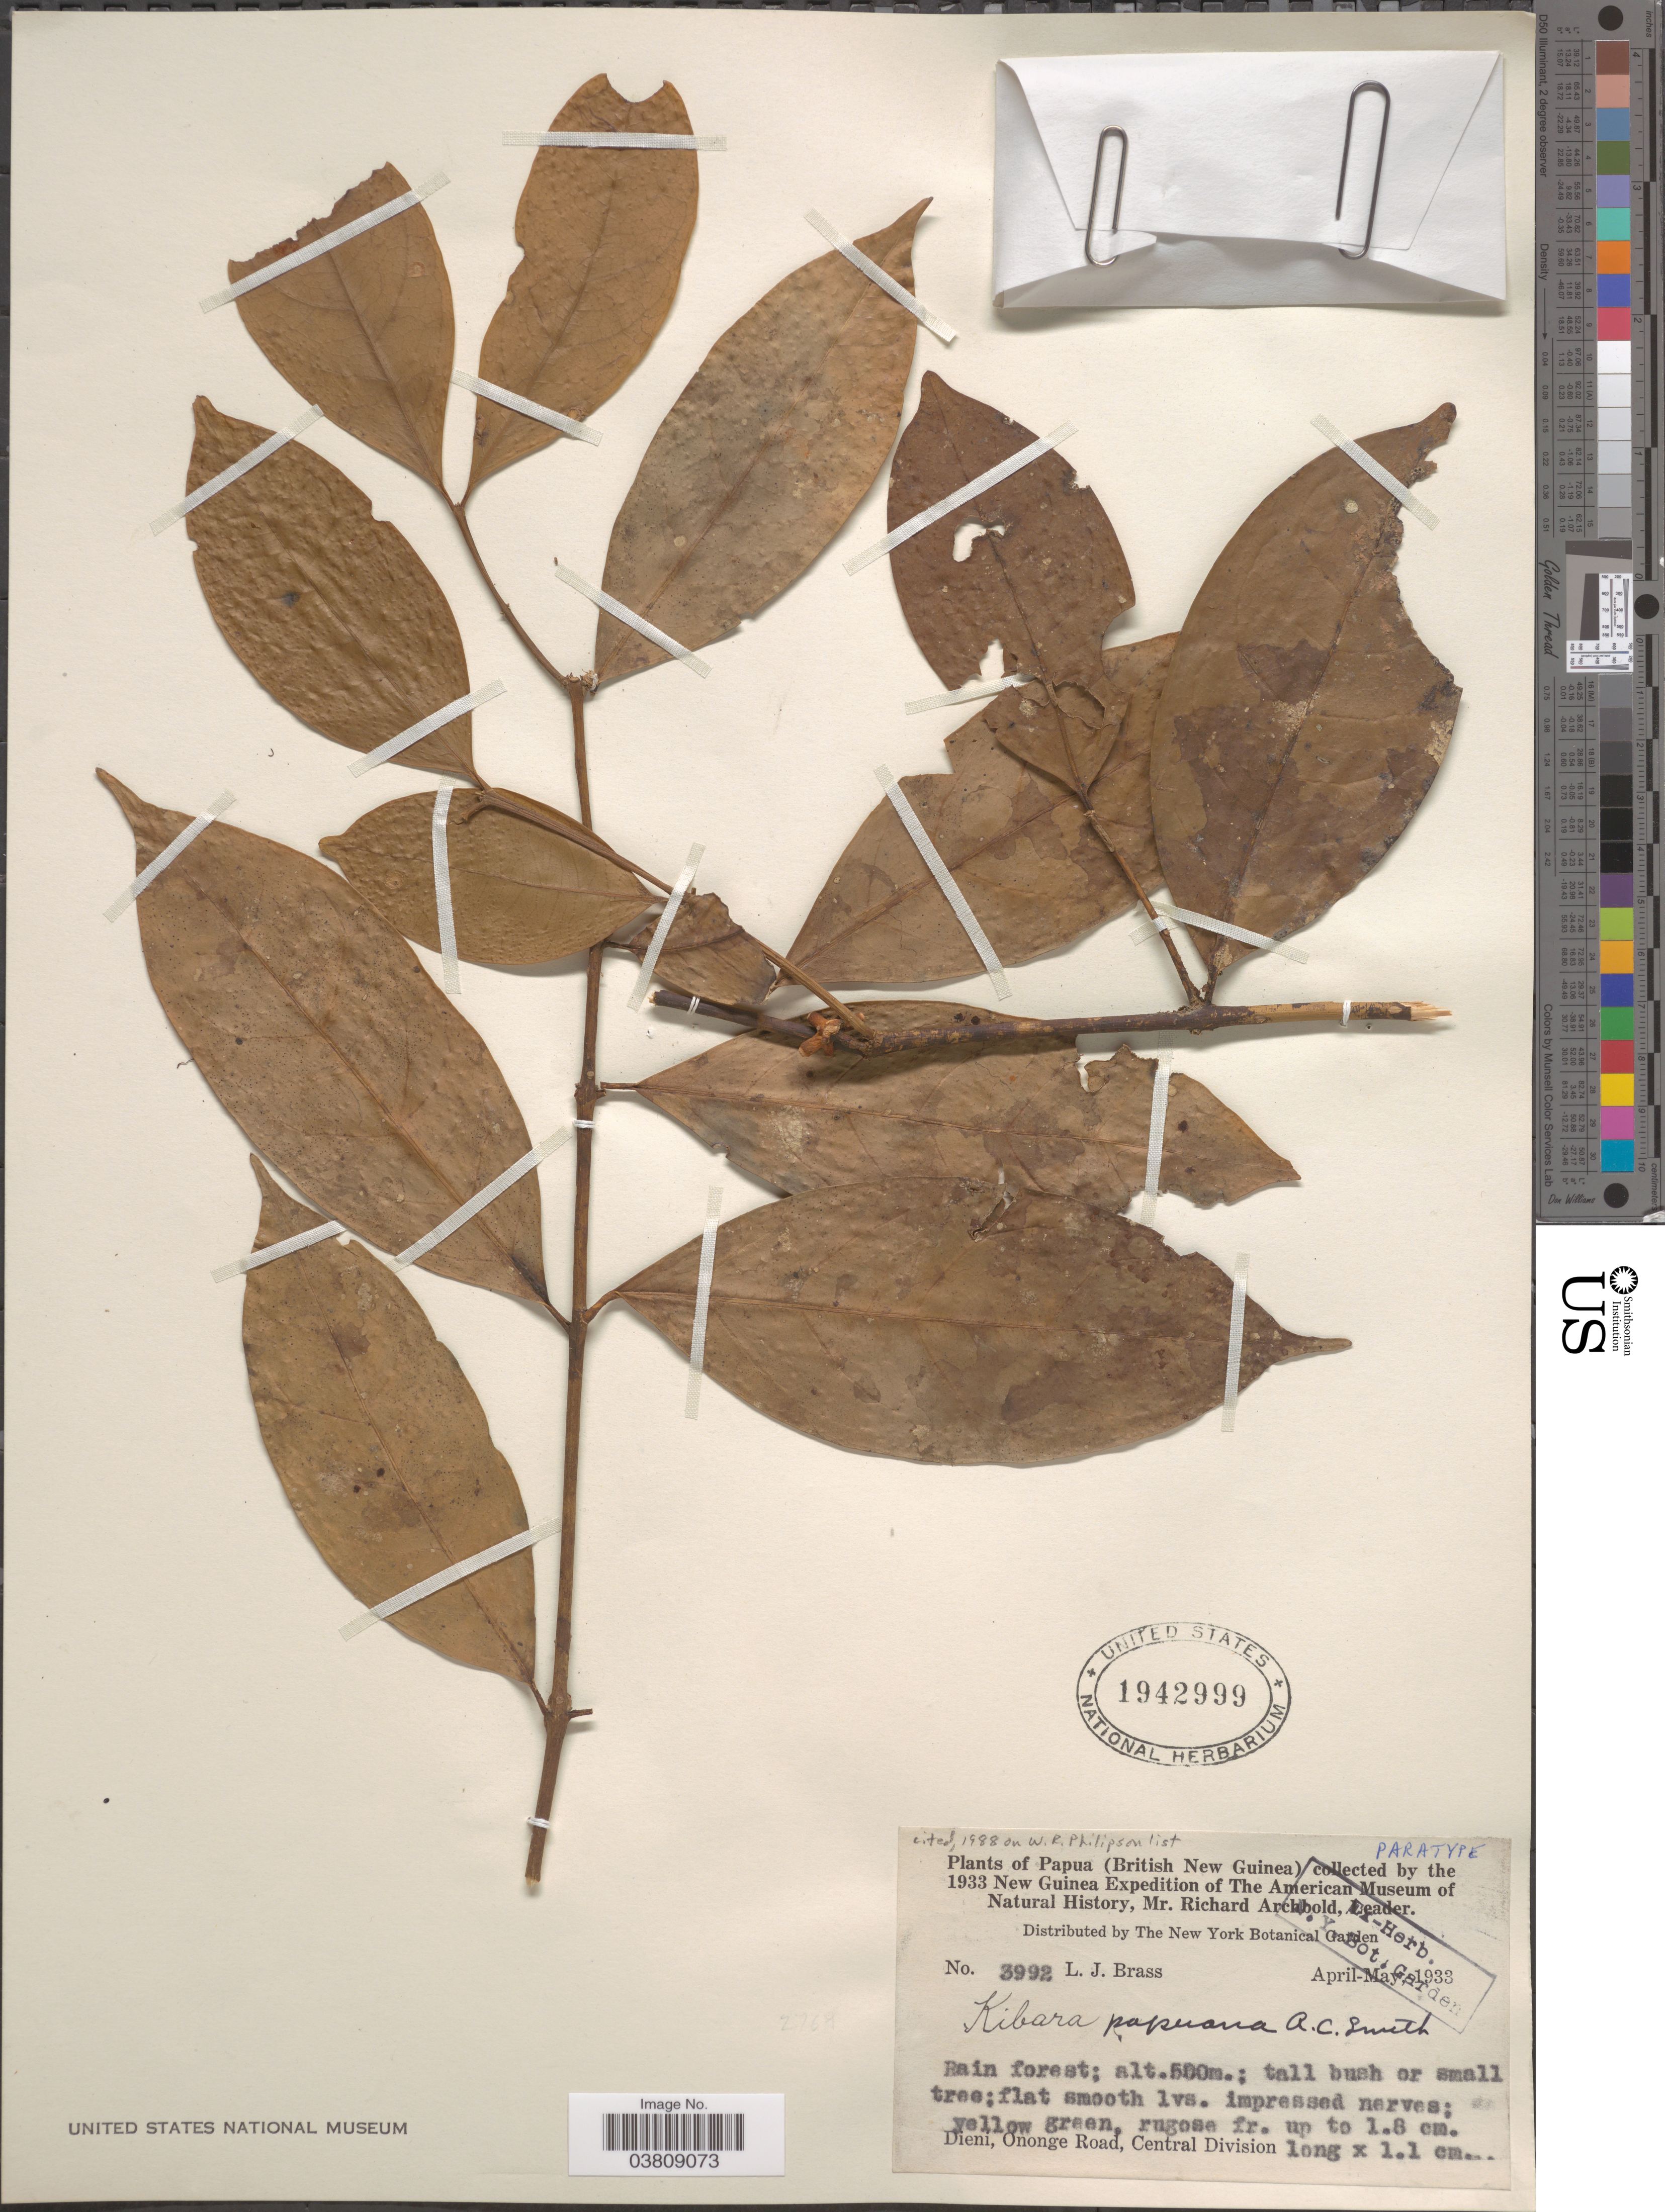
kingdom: Plantae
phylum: Tracheophyta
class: Magnoliopsida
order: Laurales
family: Monimiaceae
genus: Kibara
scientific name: Kibara papuana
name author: A.C. Sm.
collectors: L. J. Brass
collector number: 3992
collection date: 1933-04/1933-05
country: Papua New Guinea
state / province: Central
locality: Papua (British New Guinea). Dieni, Ononge Road, Central Division.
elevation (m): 500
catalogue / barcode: US 1942999